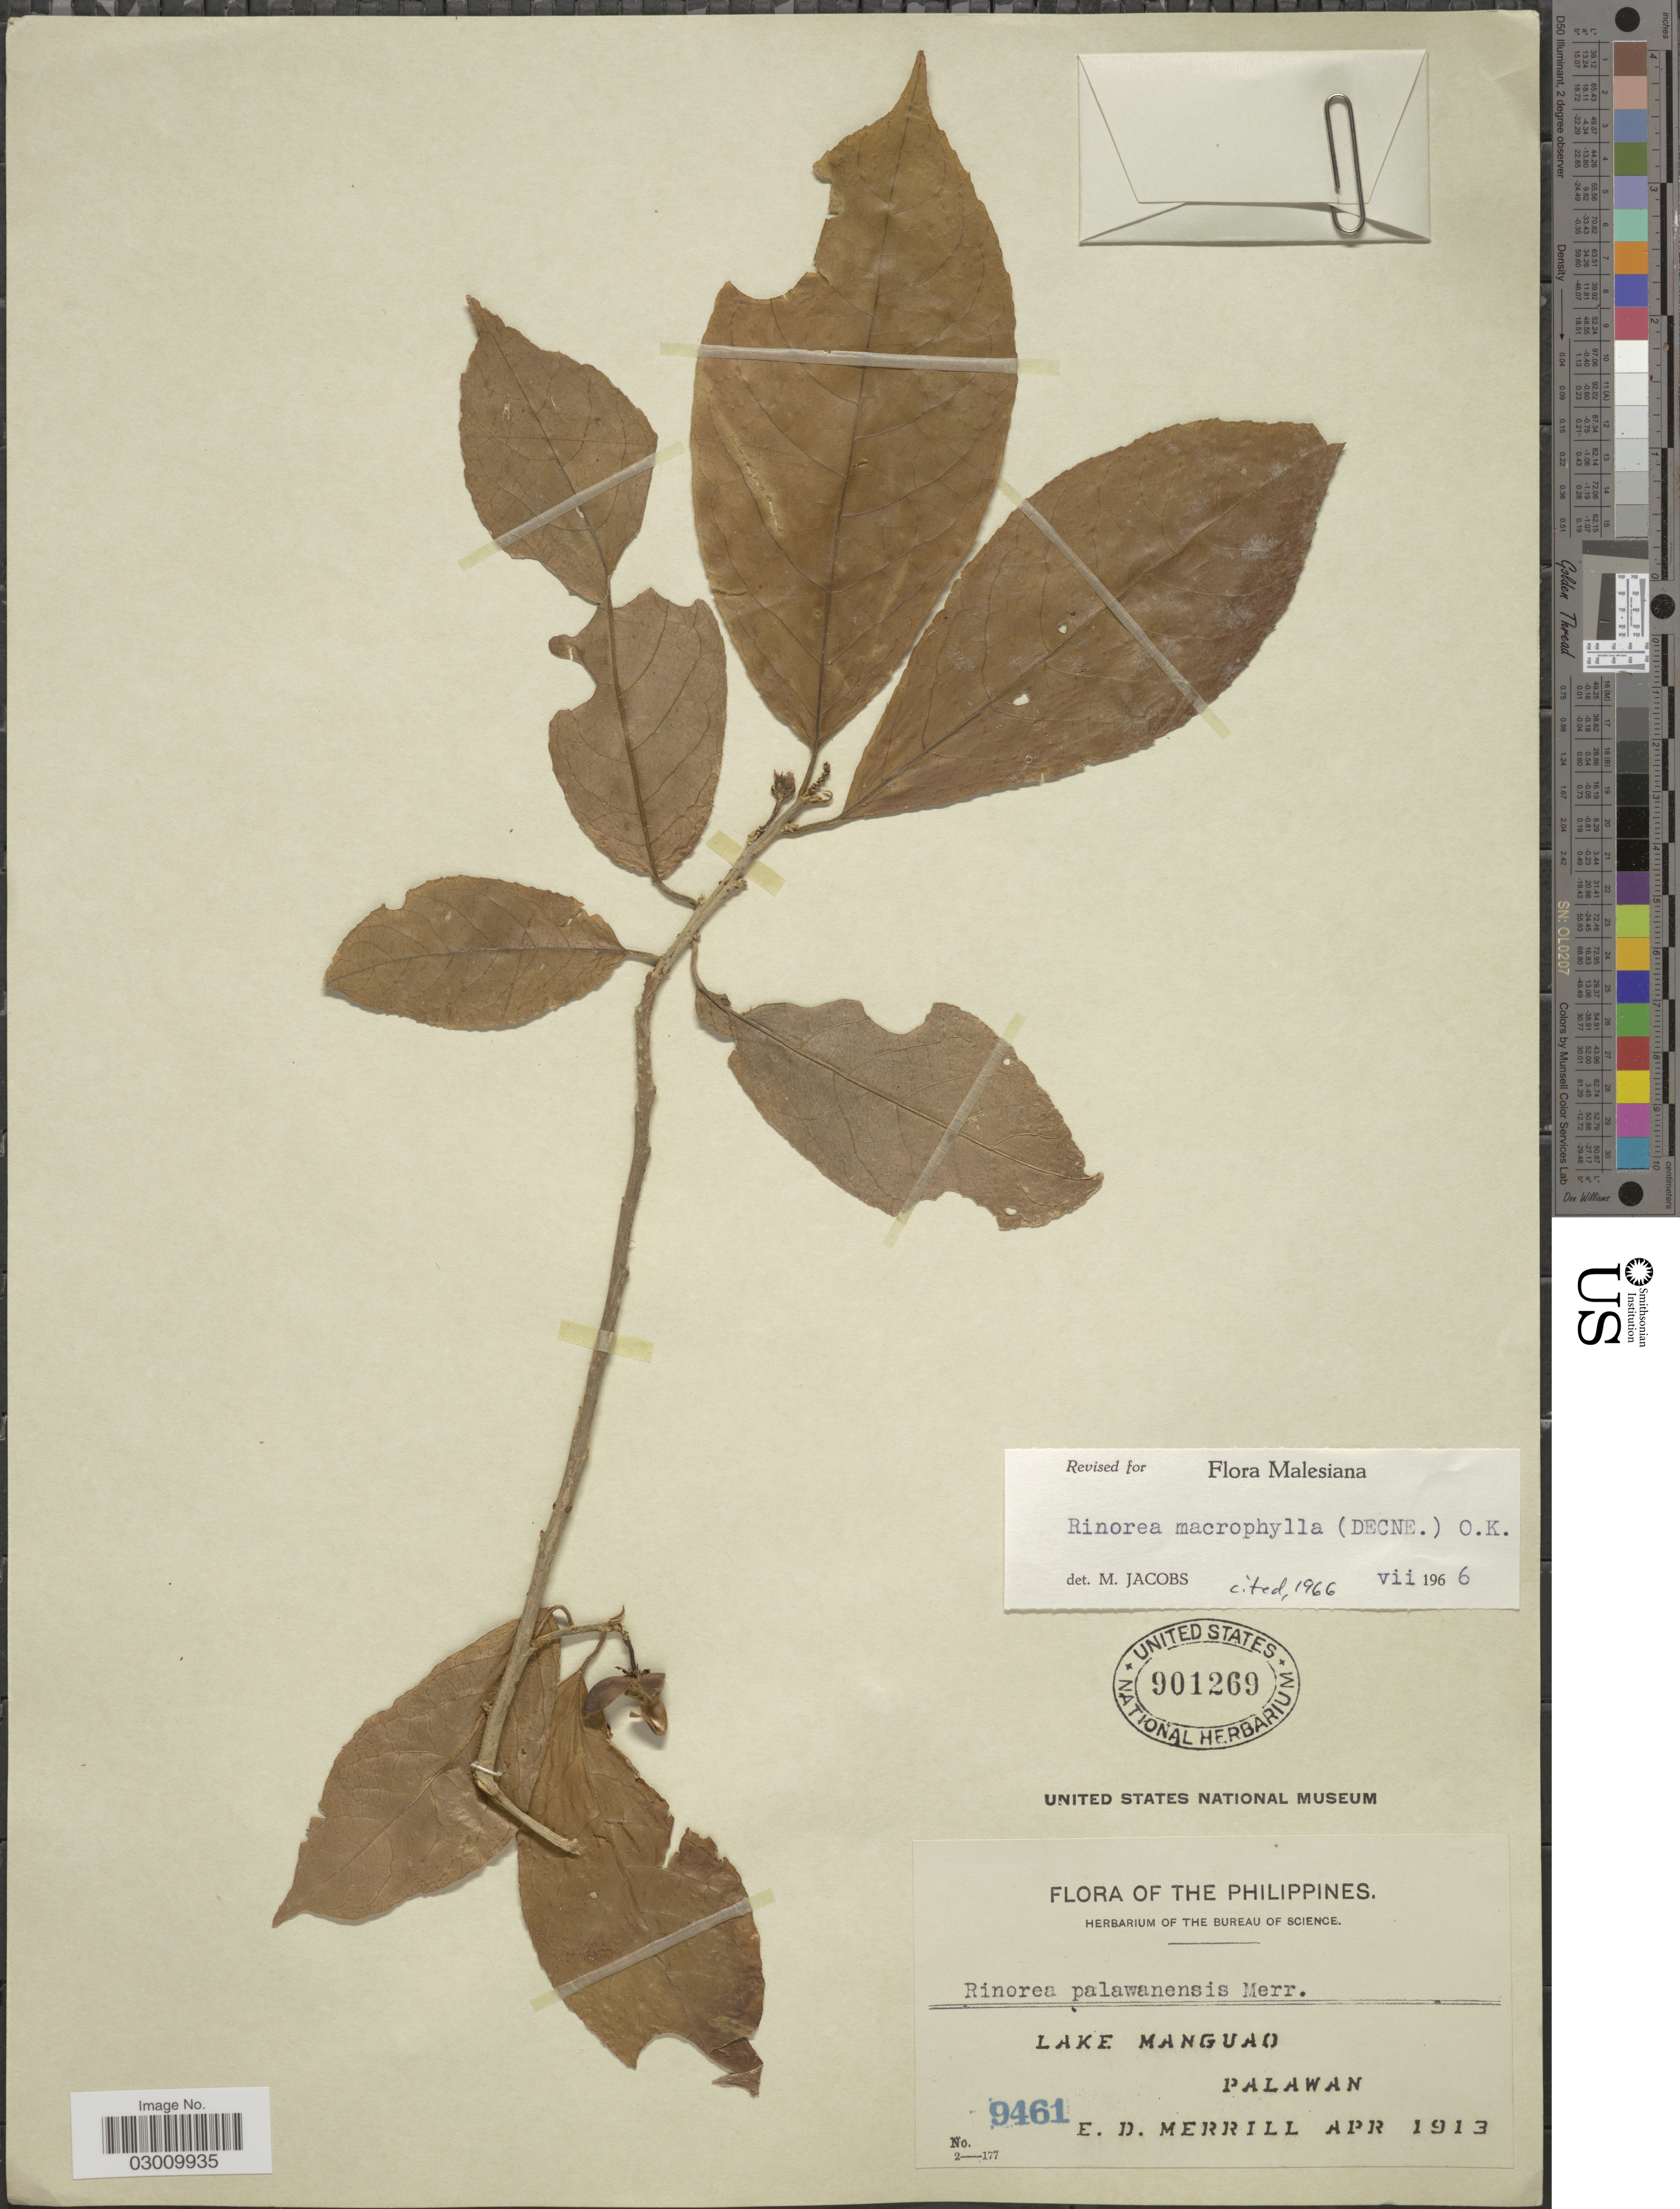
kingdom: Plantae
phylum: Tracheophyta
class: Magnoliopsida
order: Malpighiales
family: Violaceae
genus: Rinorea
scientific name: Rinorea macrophylla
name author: (Decne.) Kuntze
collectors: E. D. Merrill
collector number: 9461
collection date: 1913-04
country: Philippines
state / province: Mimaropa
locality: Lake Manguao. Palawan.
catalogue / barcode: US 901269